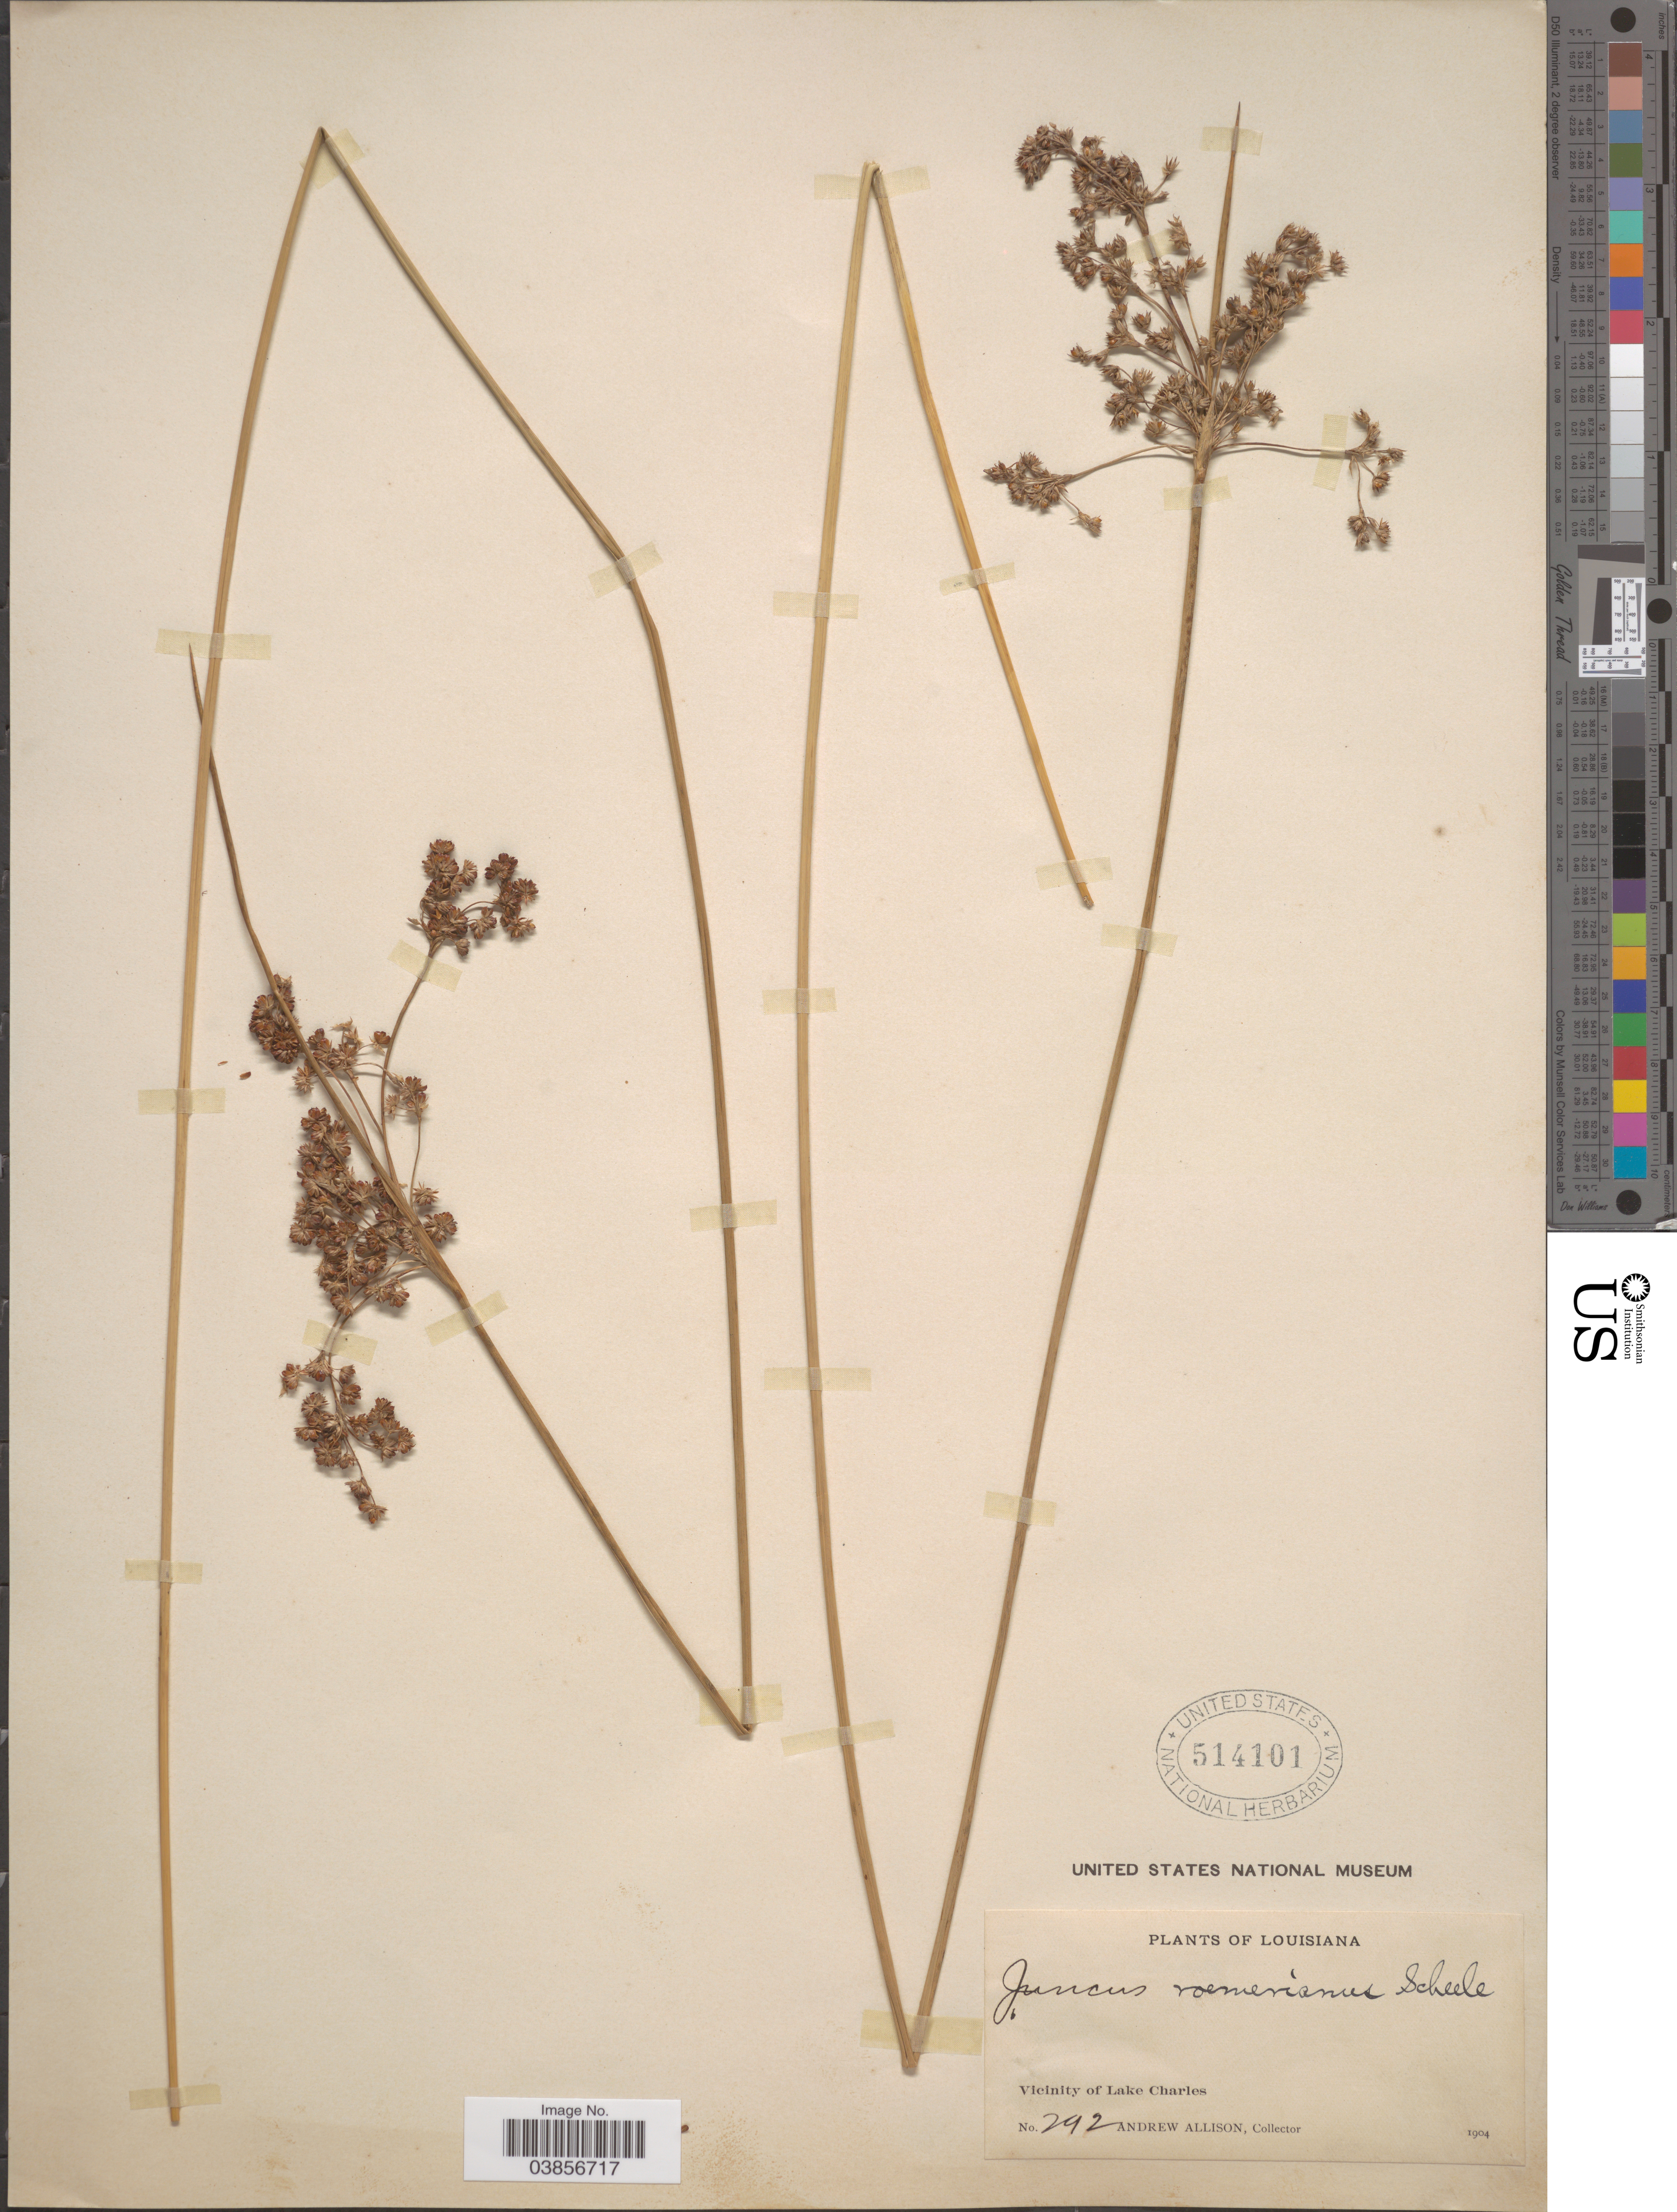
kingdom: Plantae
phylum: Tracheophyta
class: Liliopsida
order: Poales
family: Juncaceae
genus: Juncus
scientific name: Juncus roemerianus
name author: Scheele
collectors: A. Allison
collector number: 292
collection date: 1904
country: United States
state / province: Louisiana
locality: Vicinity of Lake Charles.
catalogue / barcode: US 514101